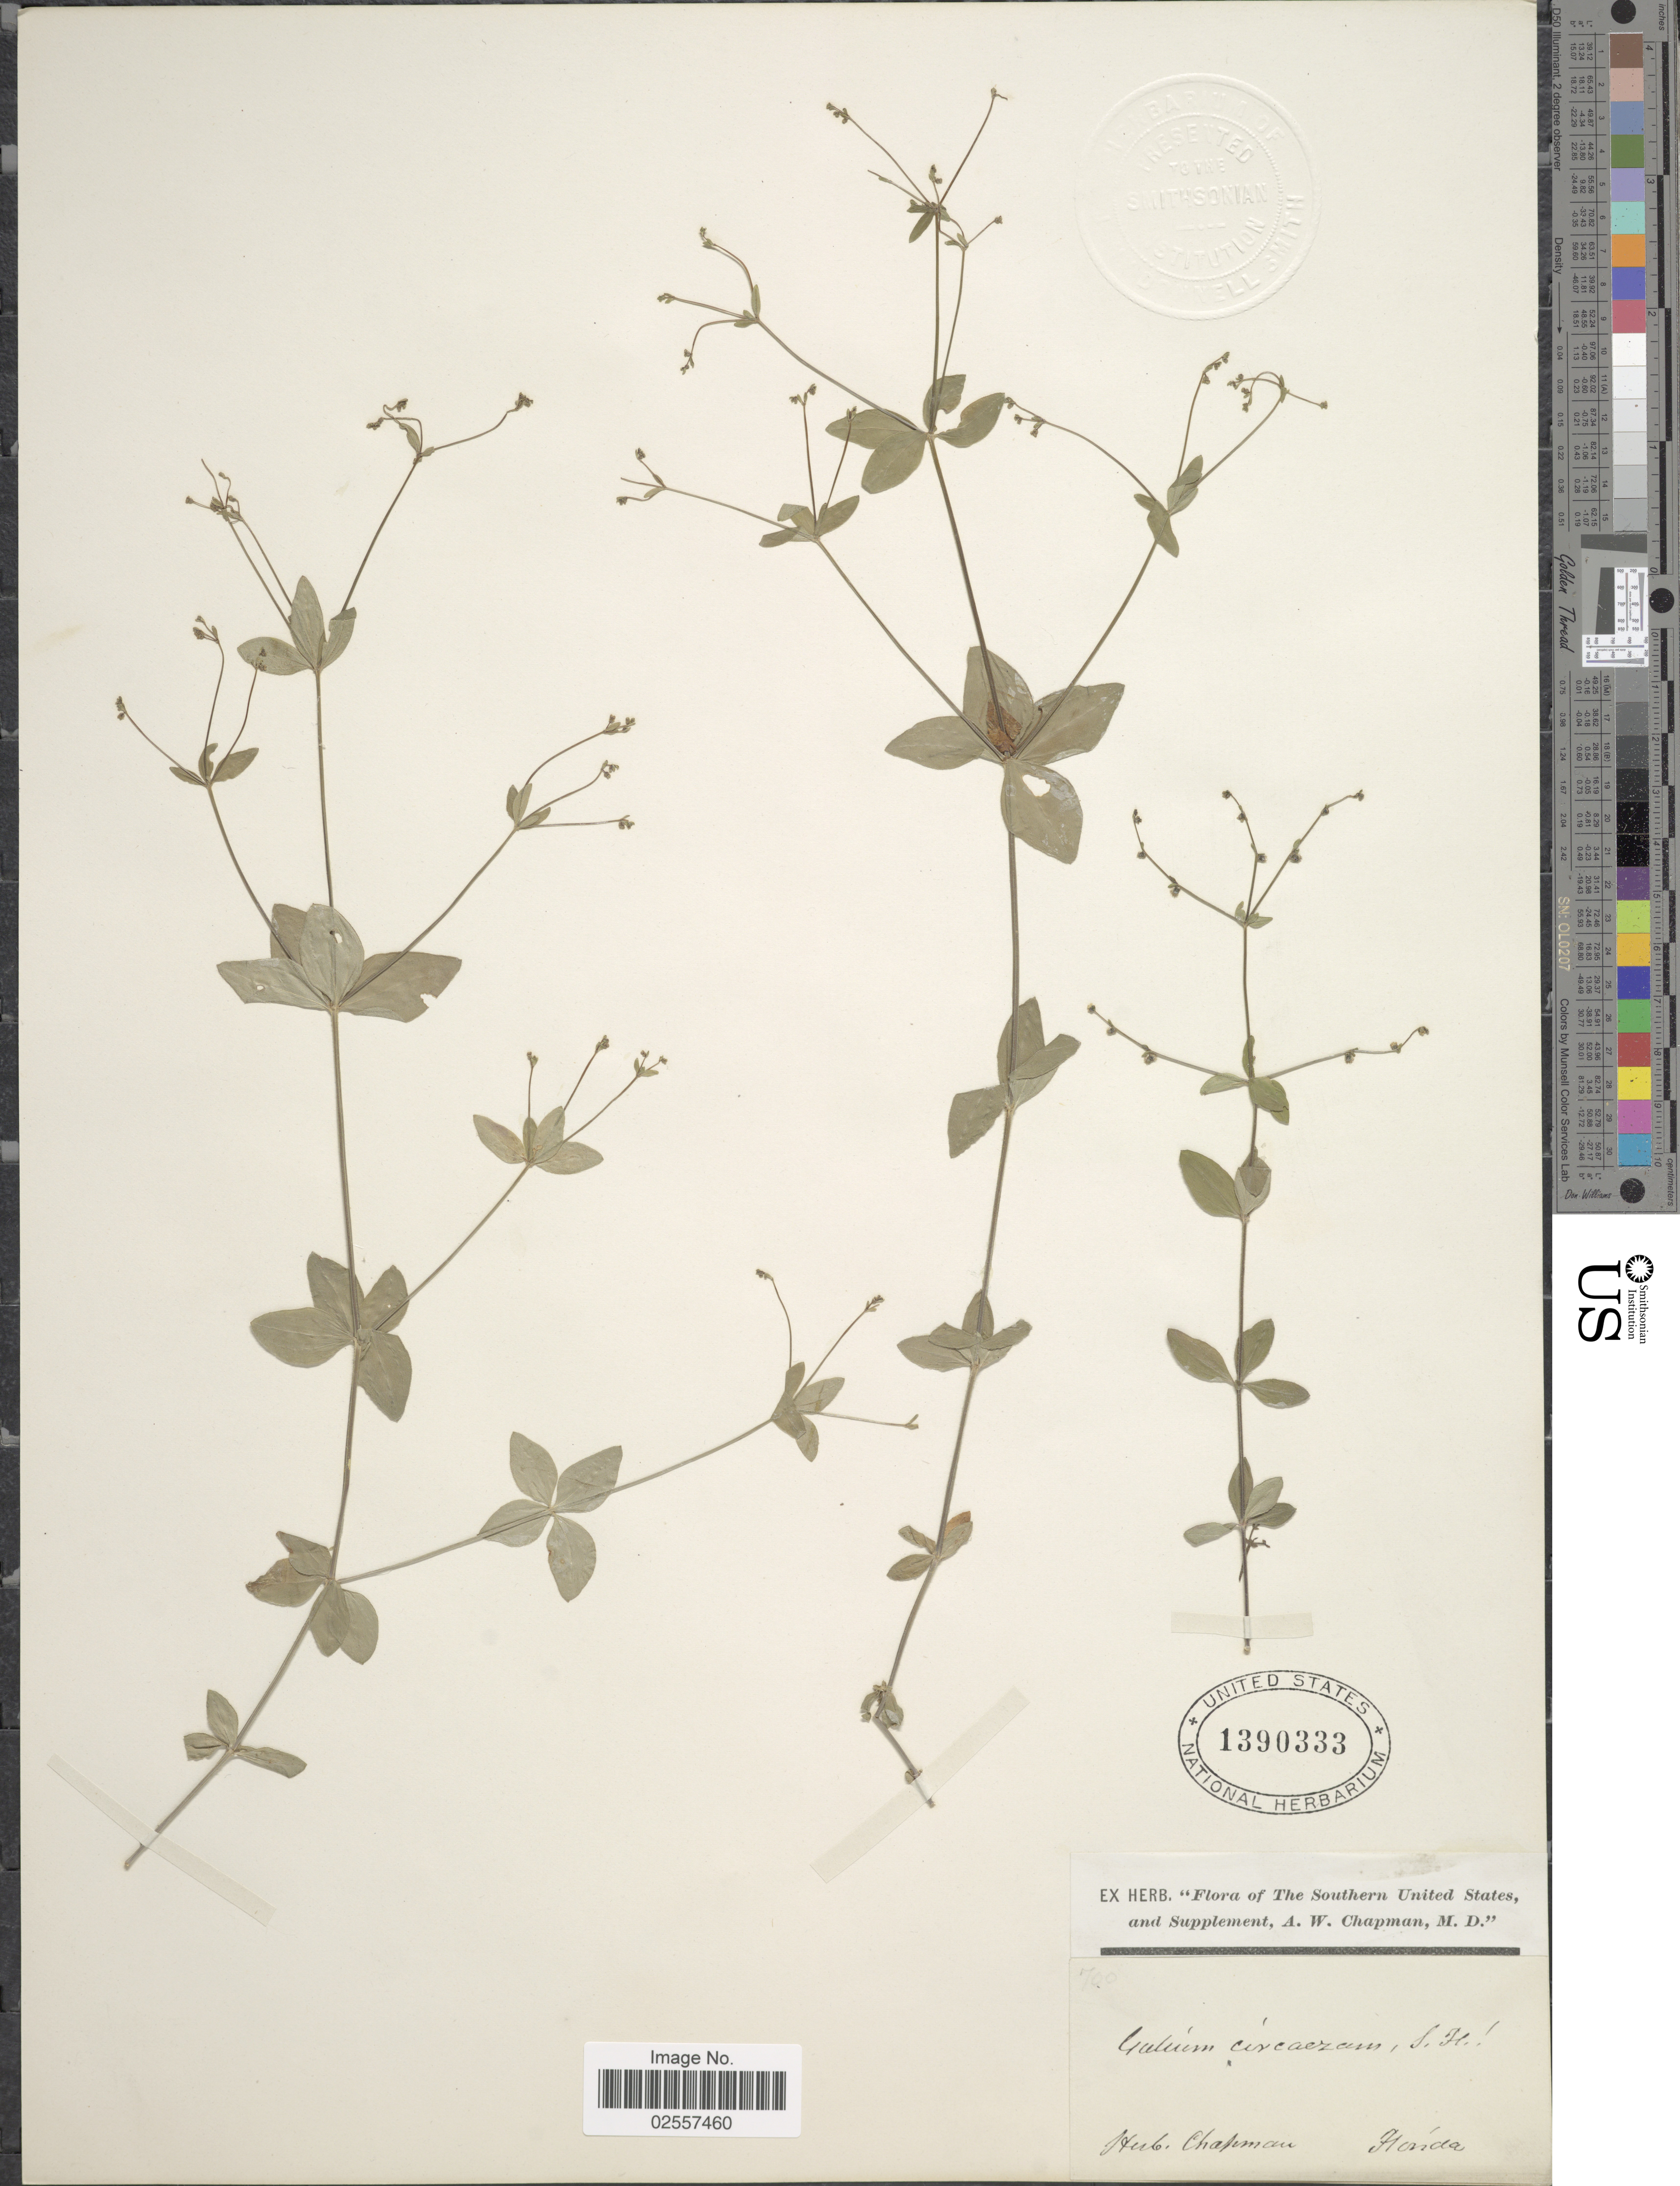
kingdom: Plantae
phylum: Tracheophyta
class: Magnoliopsida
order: Gentianales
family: Rubiaceae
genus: Galium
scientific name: Galium circaezans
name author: Michx.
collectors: ex herb. Chapman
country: United States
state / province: Florida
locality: The Southern United States, and Supplement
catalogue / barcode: US 1390333